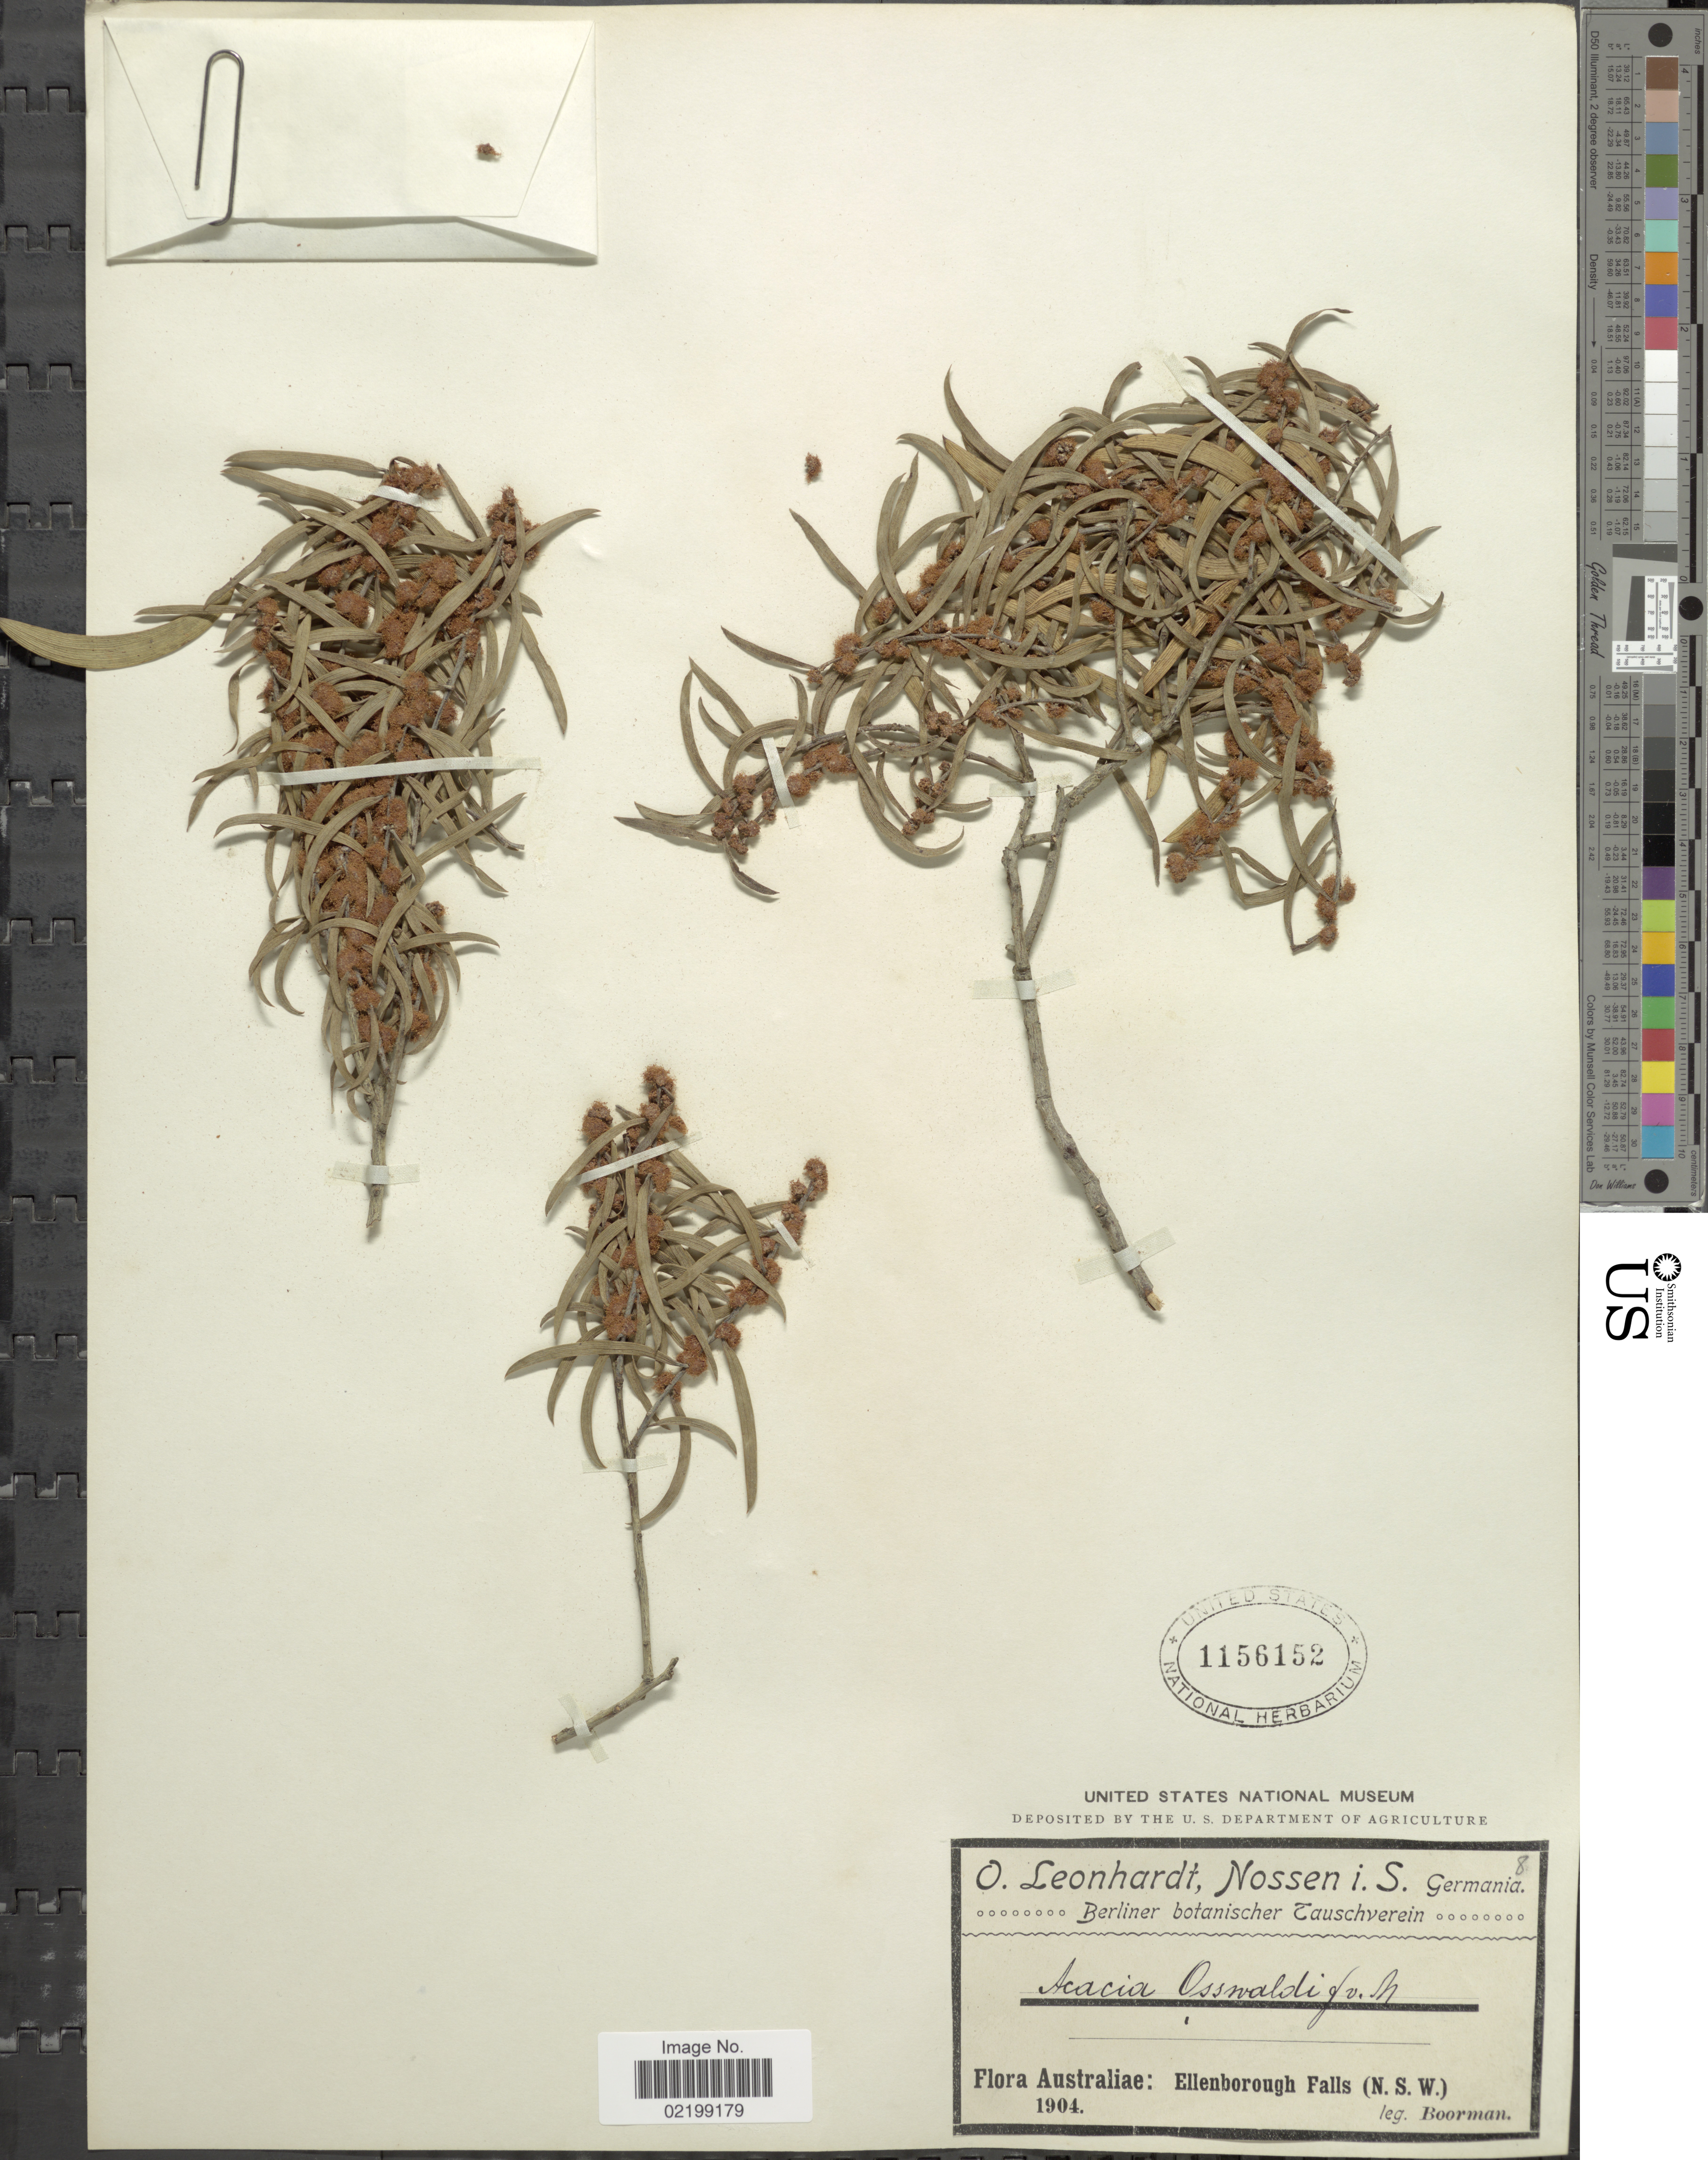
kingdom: Plantae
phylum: Tracheophyta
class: Magnoliopsida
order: Fabales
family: Fabaceae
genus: Acacia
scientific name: Acacia oswaldii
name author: F. Muell.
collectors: -. Boorman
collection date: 1904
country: Australia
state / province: New South Wales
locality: Ellenborough falls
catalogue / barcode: US 1156152